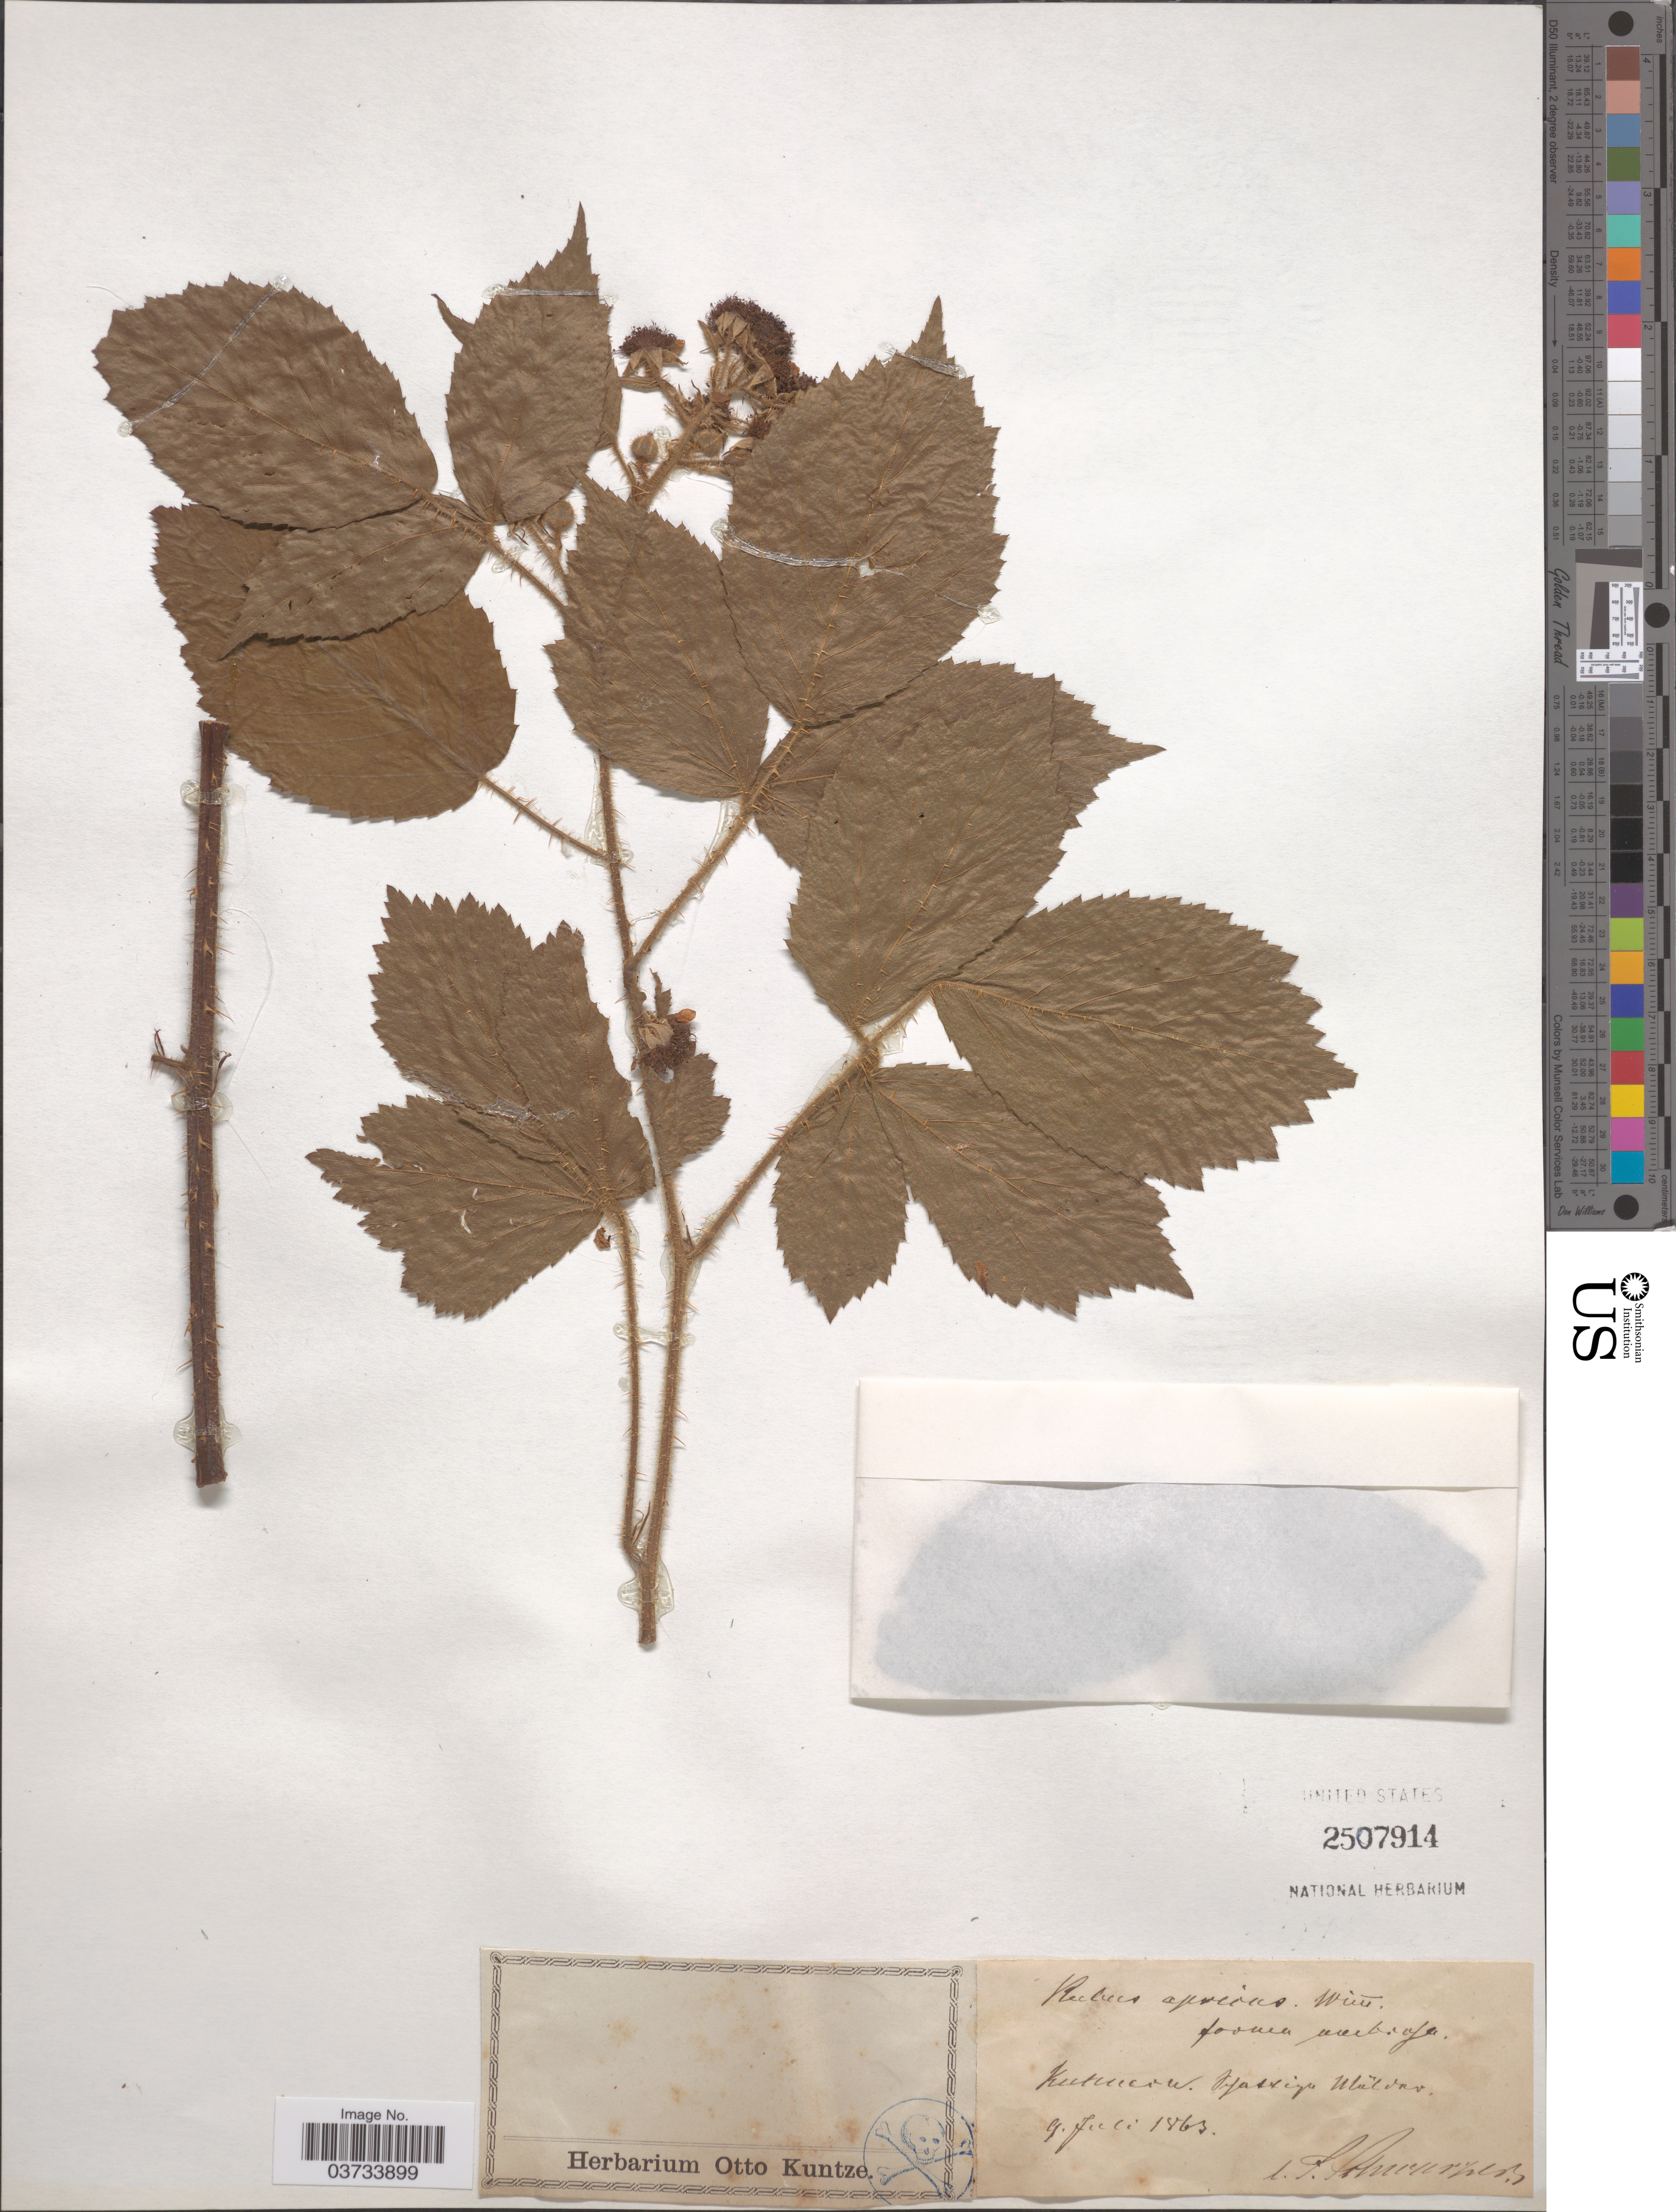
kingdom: Plantae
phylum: Tracheophyta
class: Magnoliopsida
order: Rosales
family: Rosaceae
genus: Rubus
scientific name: Rubus apricus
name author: Wimm.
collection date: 1863-07-09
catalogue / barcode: US 2507914